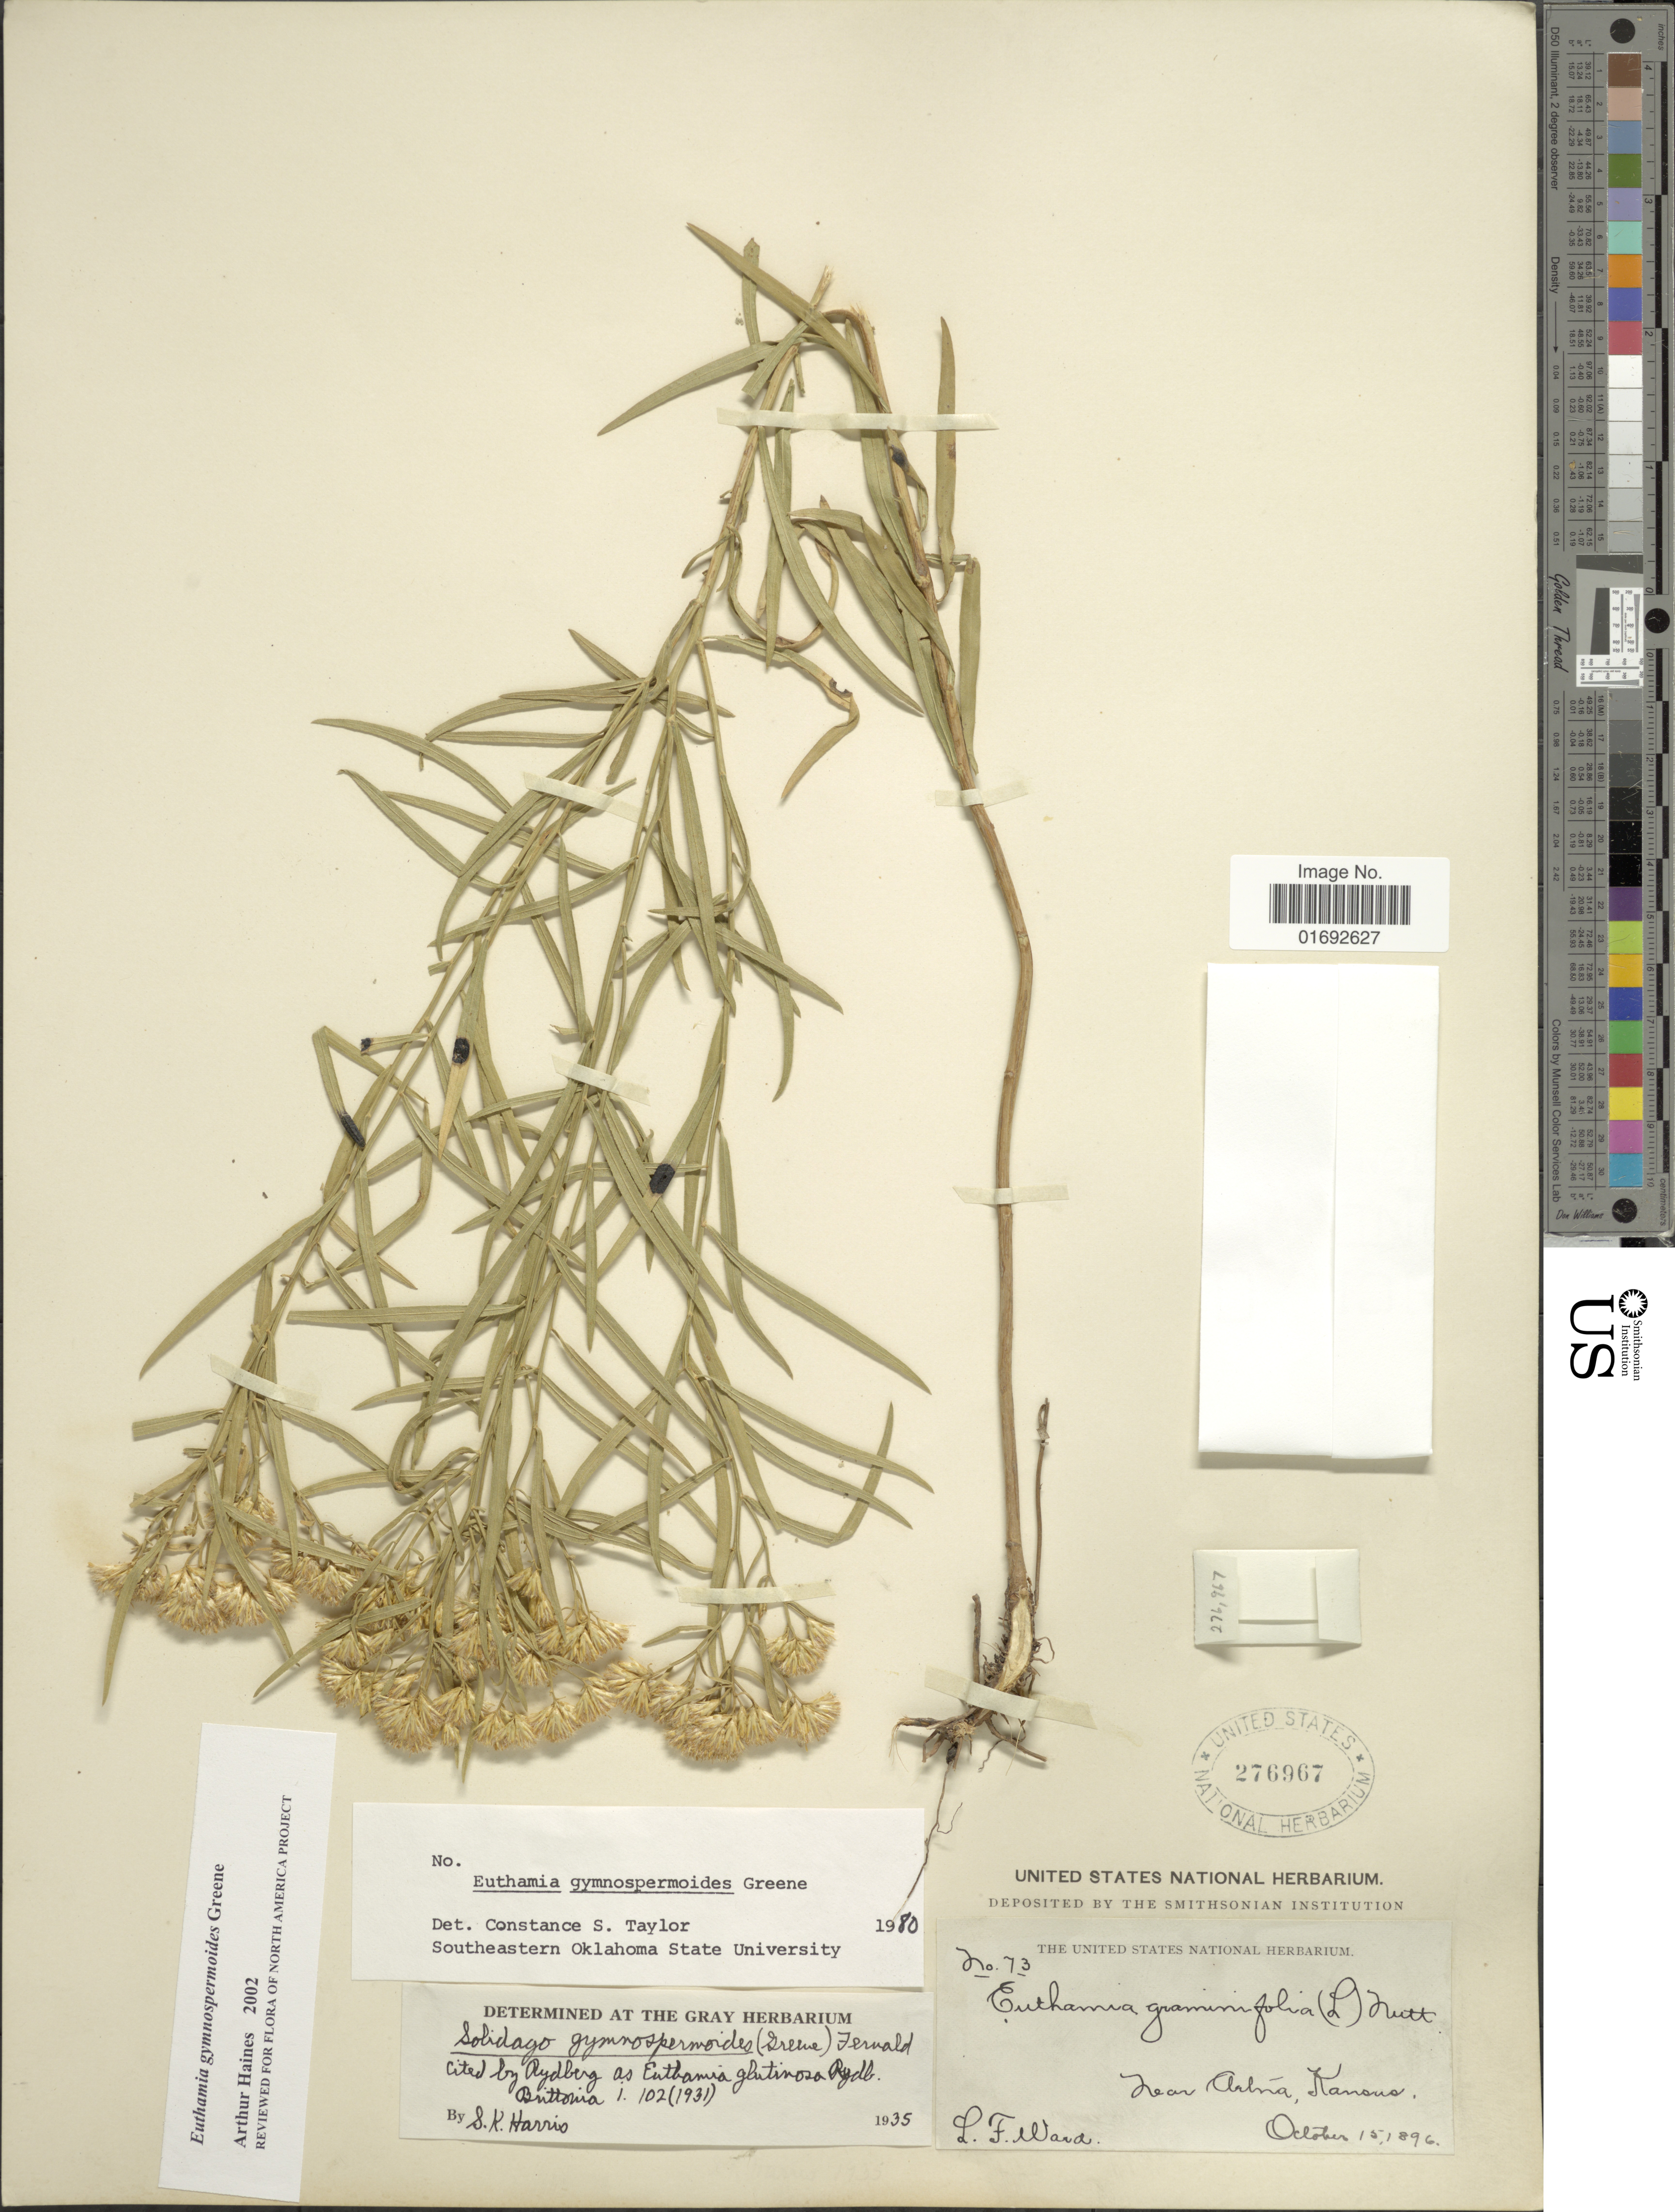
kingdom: Plantae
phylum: Tracheophyta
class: Magnoliopsida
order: Asterales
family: Asteraceae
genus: Euthamia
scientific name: Euthamia gymnospermoides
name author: Greene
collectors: L. Ward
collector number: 73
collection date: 1896-10-15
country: United States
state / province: Kansas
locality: Near Aetna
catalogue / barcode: US 276967